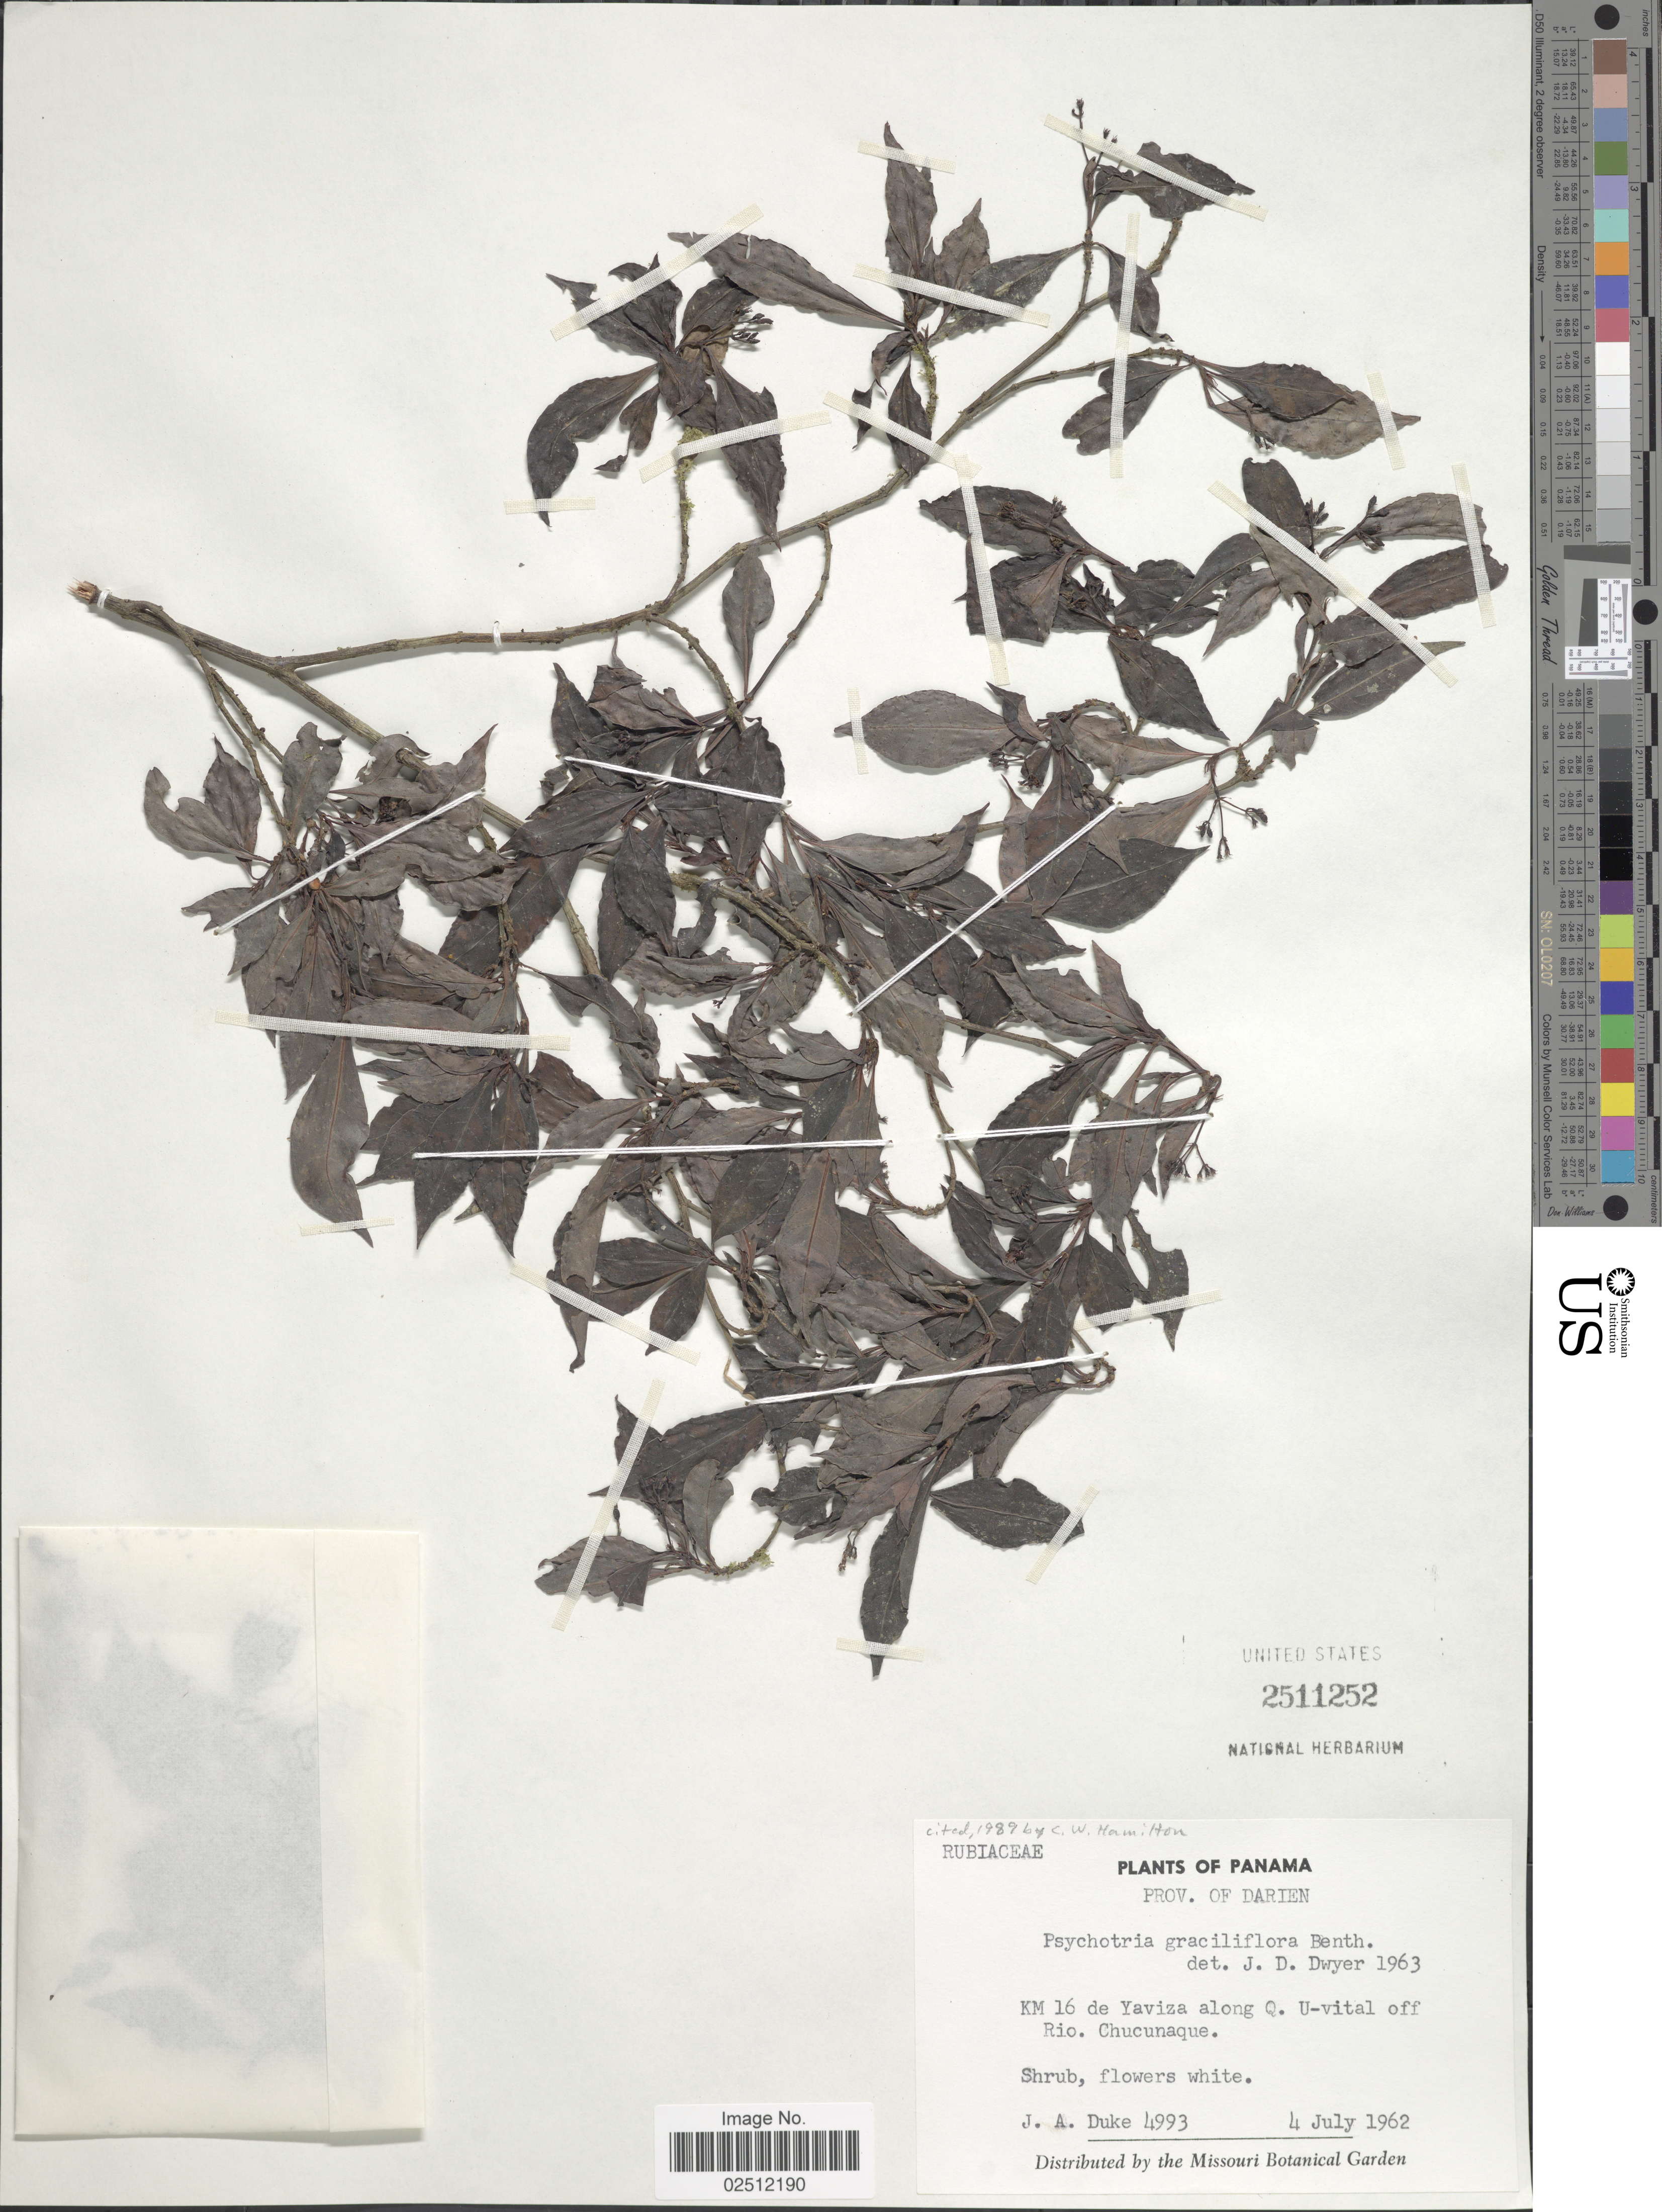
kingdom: Plantae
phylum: Tracheophyta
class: Magnoliopsida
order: Gentianales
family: Rubiaceae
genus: Psychotria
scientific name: Psychotria graciliflora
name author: Benth.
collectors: A. Duke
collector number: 4993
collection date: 1962-07-04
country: Panama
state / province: Darién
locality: KM 16 de Yaviza along Q U-vital off Rio. Chucunaque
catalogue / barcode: US 2511252